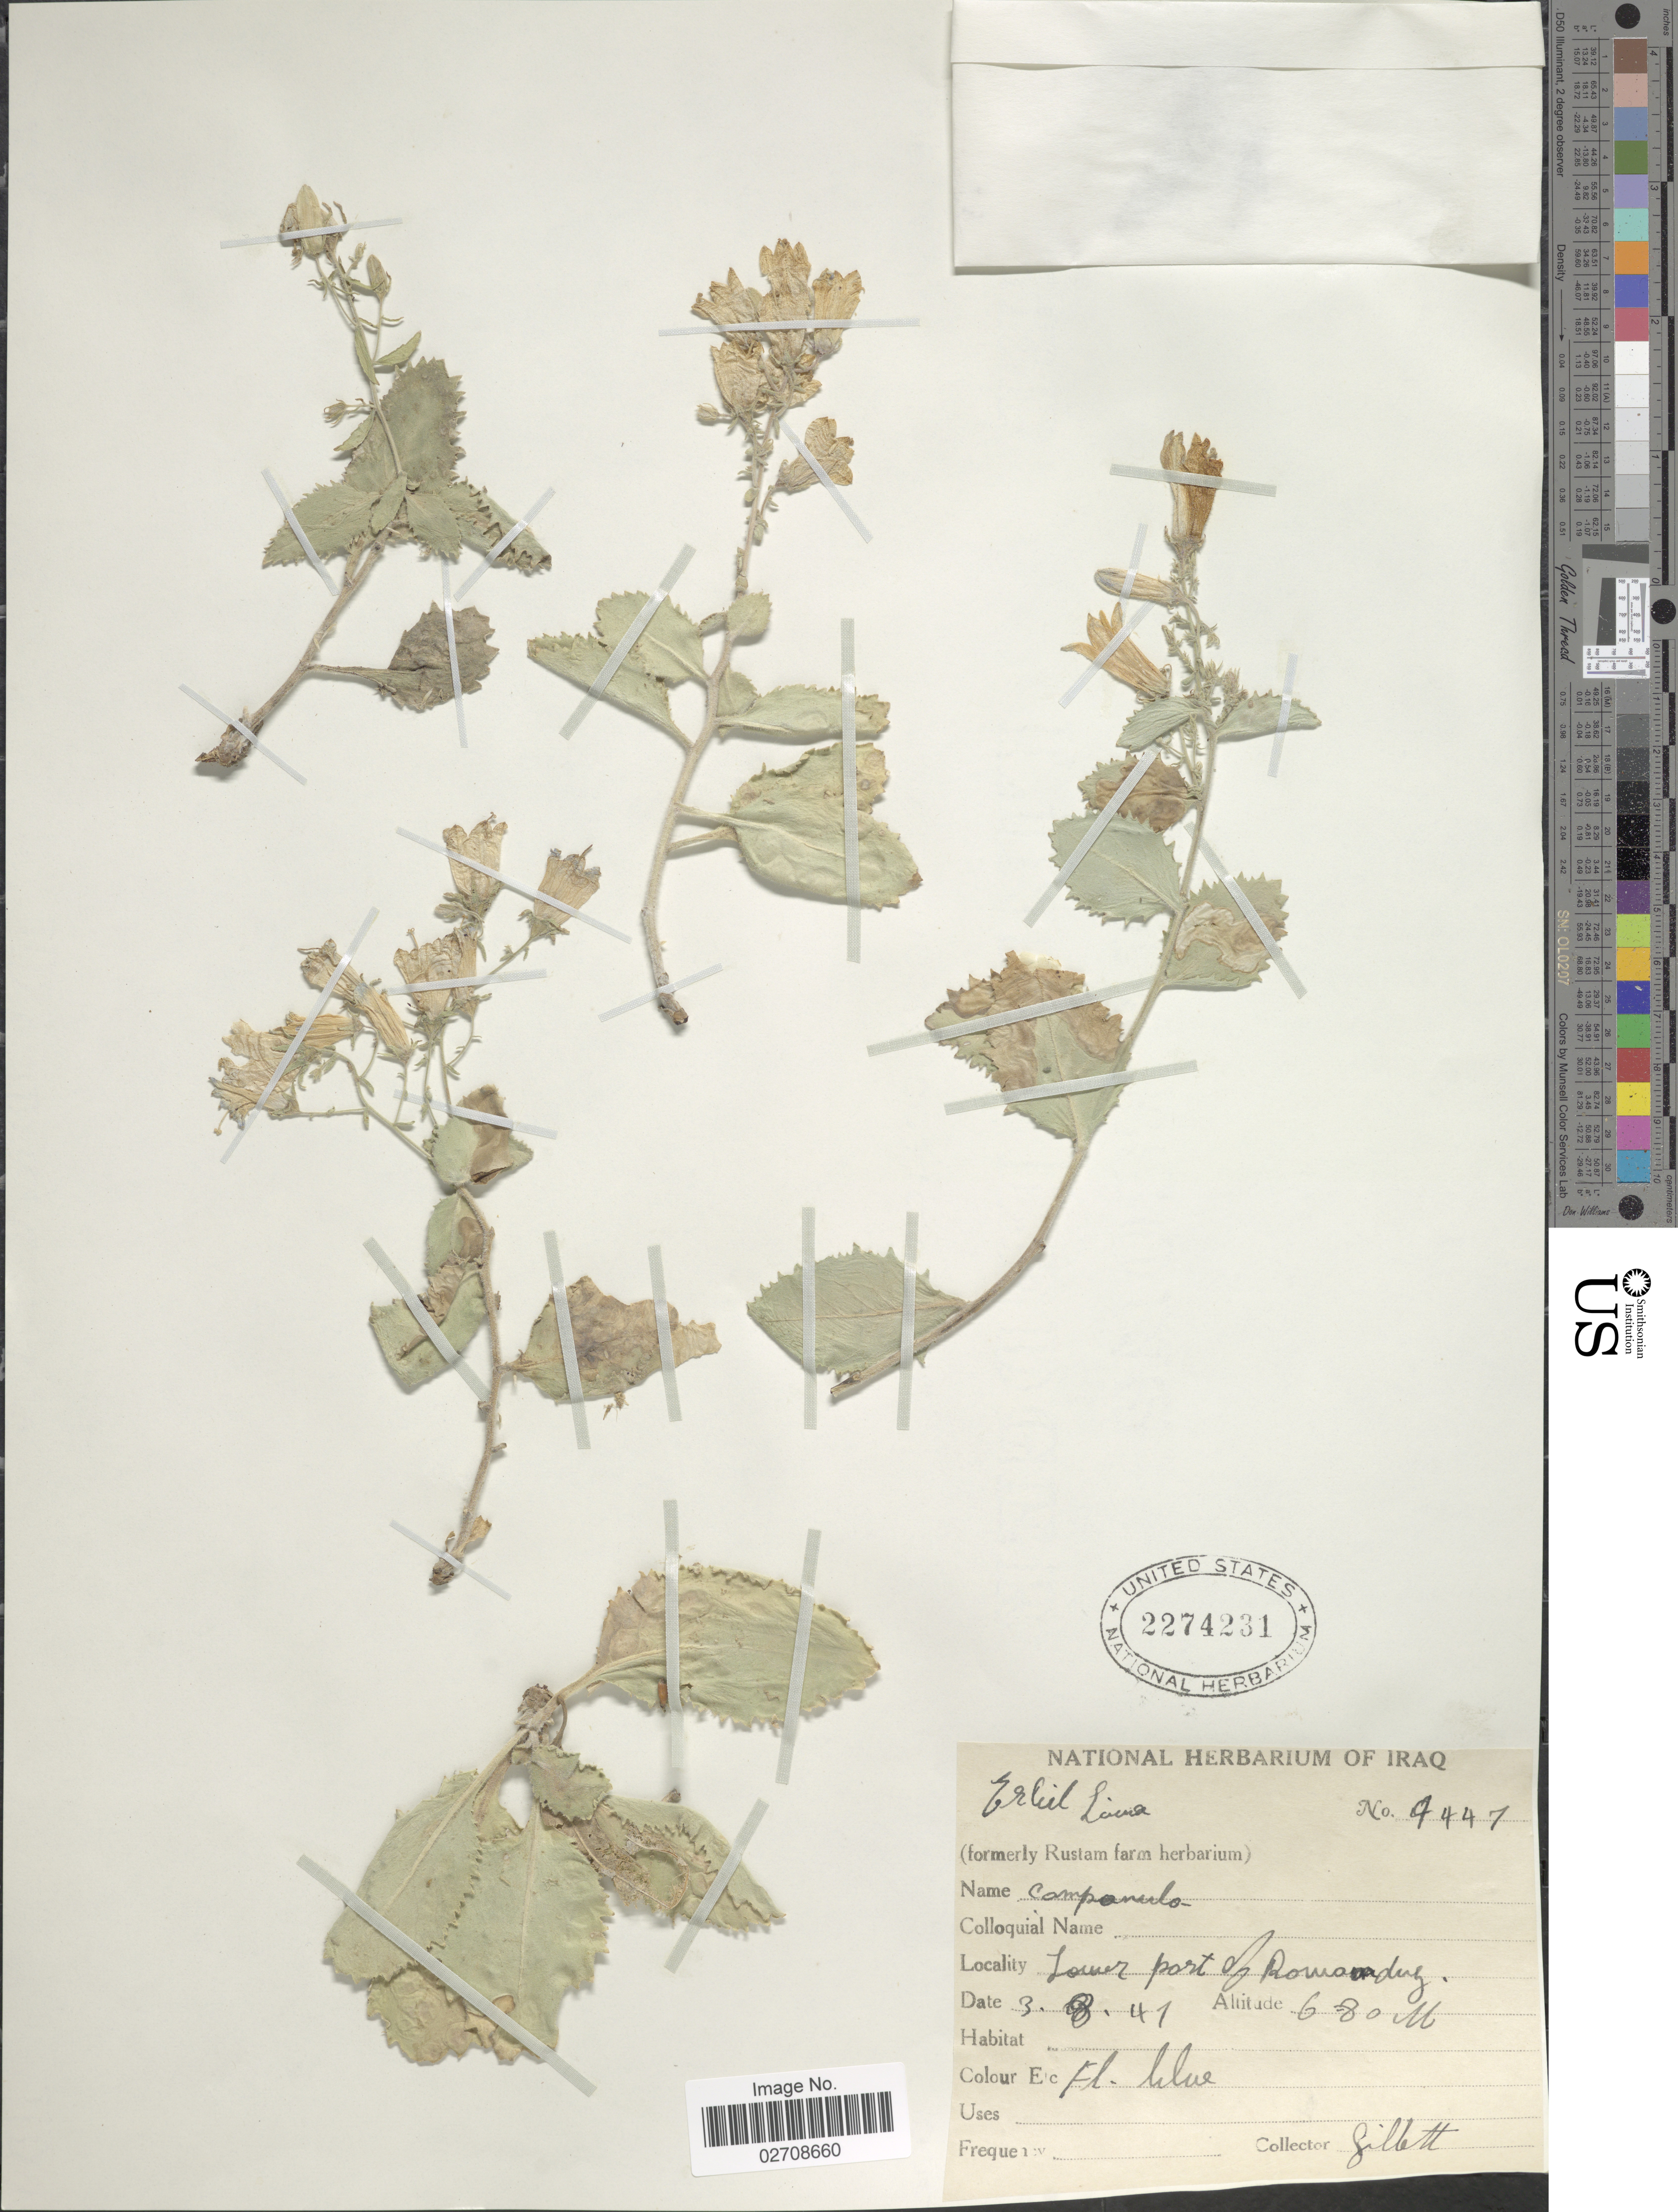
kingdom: Plantae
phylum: Tracheophyta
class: Magnoliopsida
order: Asterales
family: Campanulaceae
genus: Campanula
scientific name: Campanula sp.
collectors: Gillett, --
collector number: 4447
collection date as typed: Transcribed d/m/y: 3/8/47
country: Iraq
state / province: Arbīl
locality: Lower part of Rowanduz, Erbil Liwa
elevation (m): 680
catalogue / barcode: US 2274231